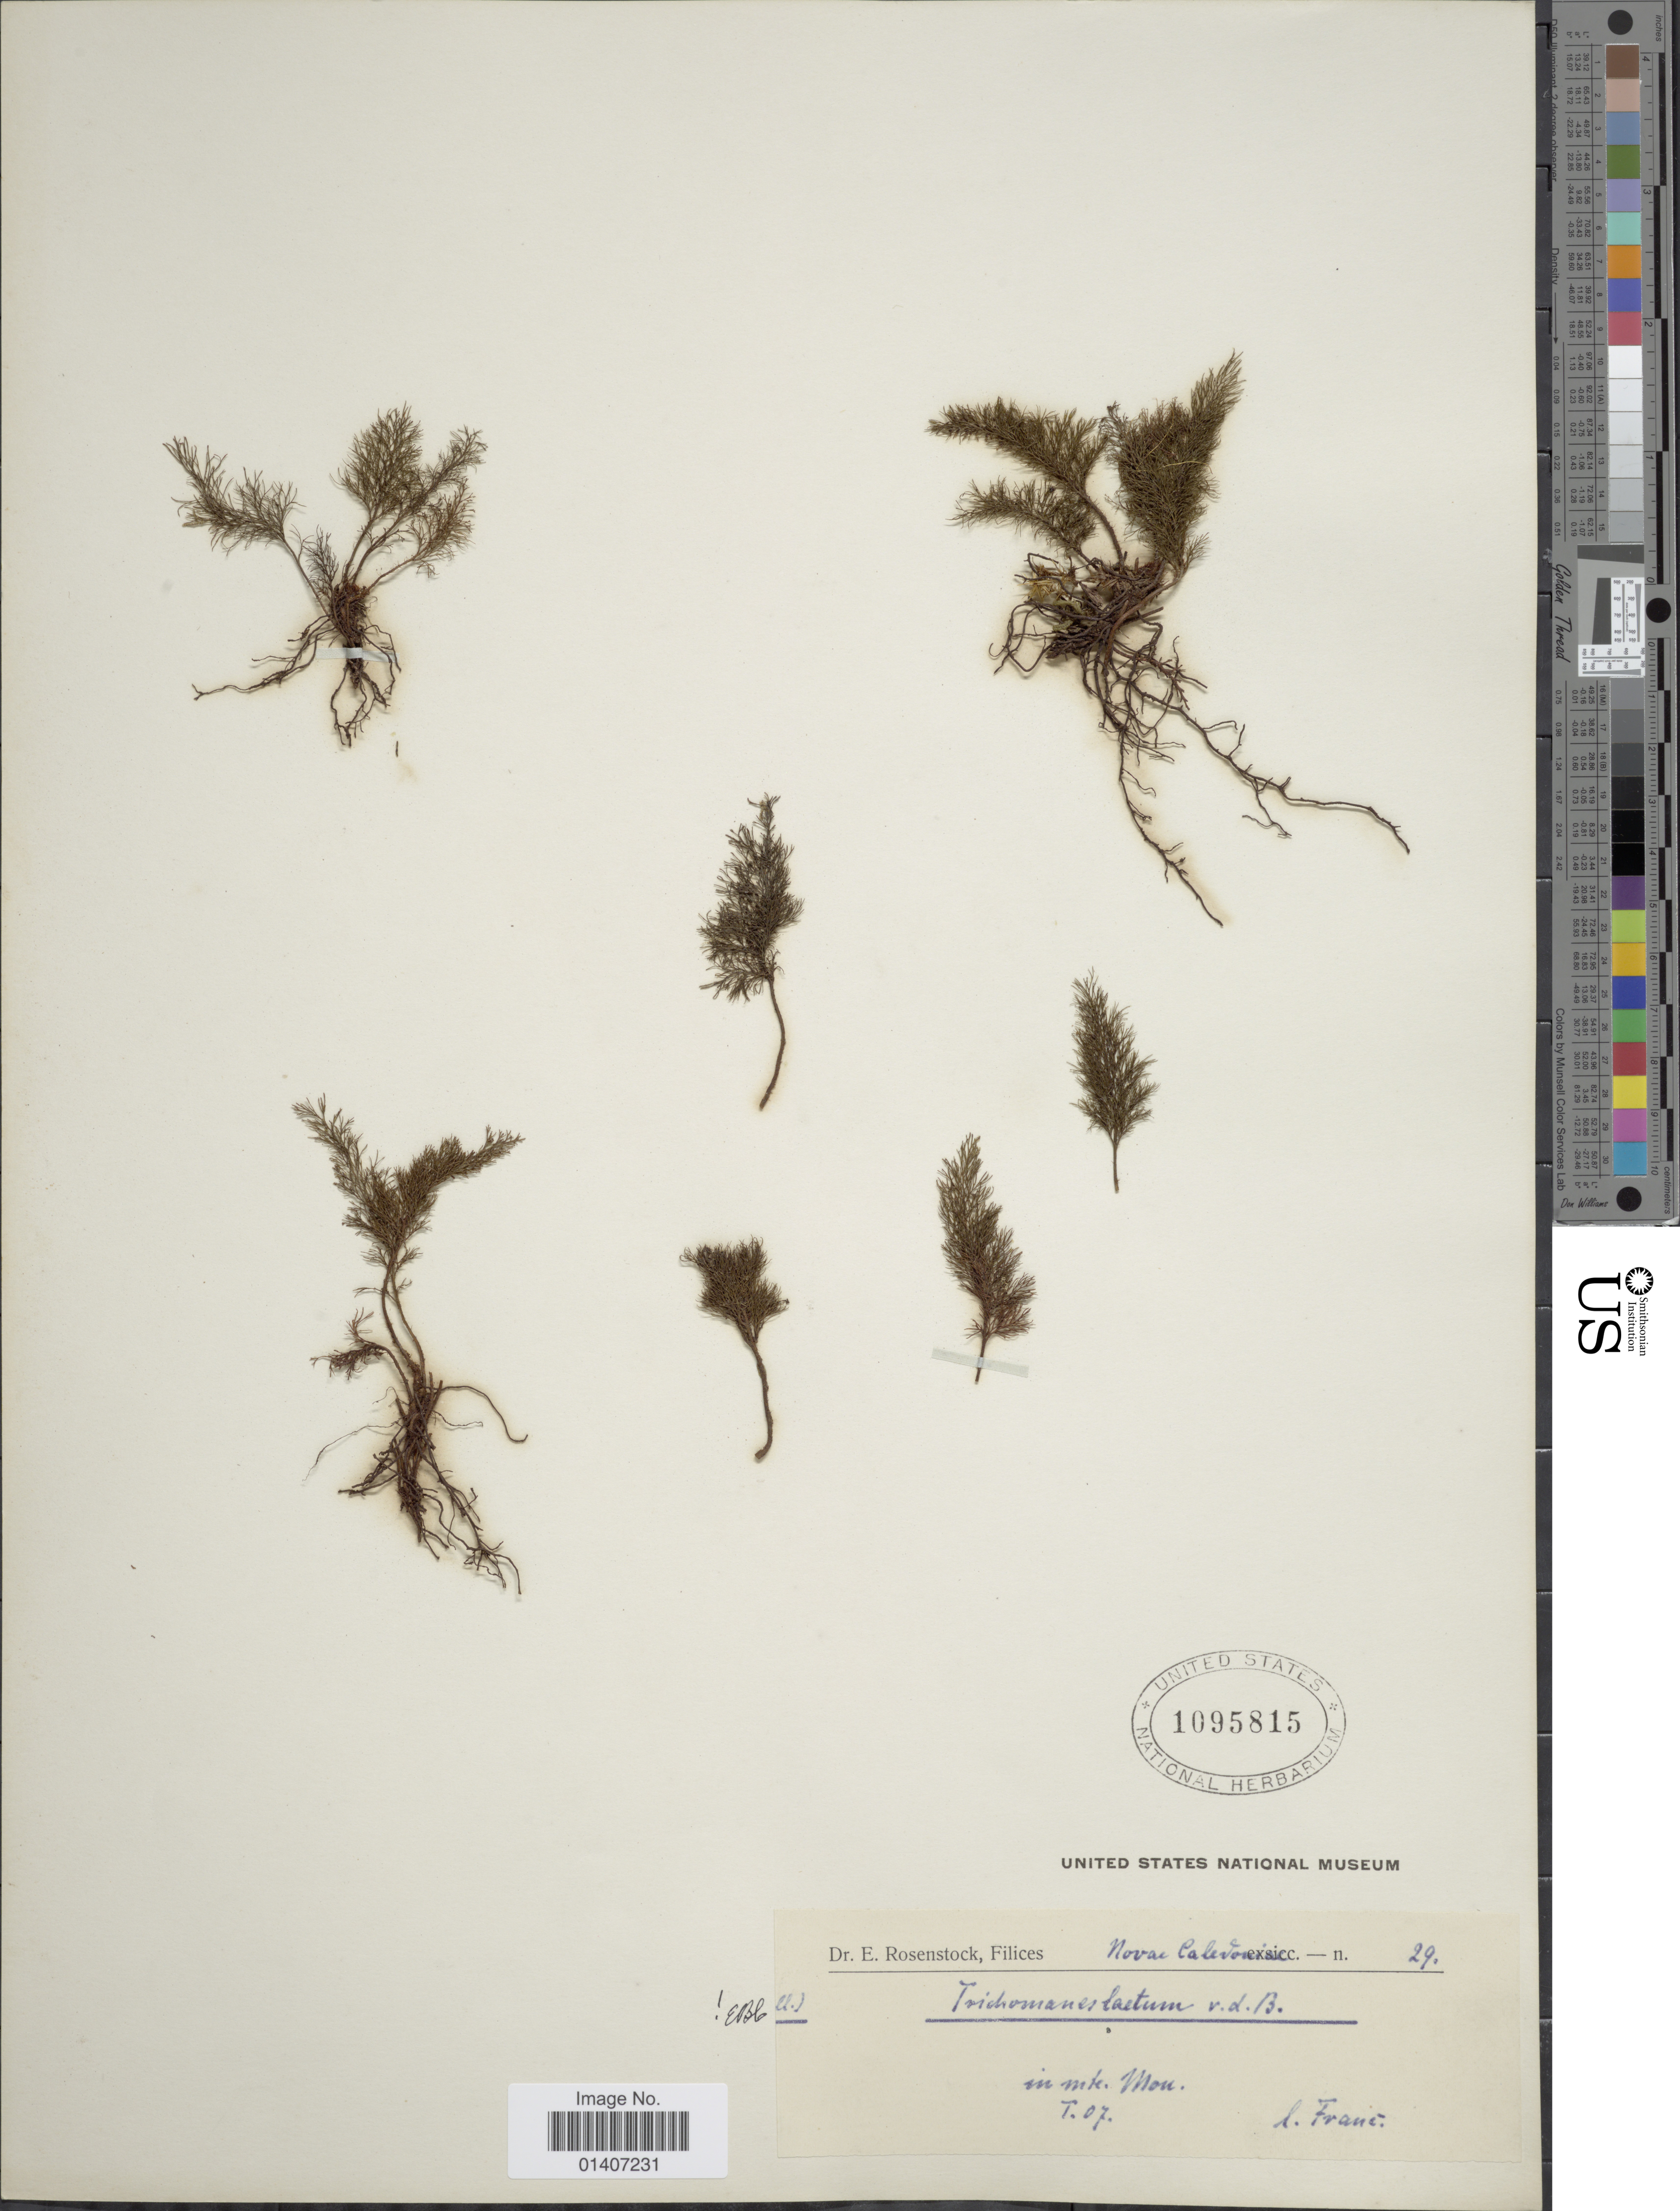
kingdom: Plantae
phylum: Tracheophyta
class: Polypodiopsida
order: Hymenophyllales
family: Hymenophyllaceae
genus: Abrodictyum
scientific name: Abrodictyum laetum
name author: (Bosch) Ebihara & K. Iwats.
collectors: Franc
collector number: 29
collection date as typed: Transcribed d/m/y: /1/7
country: New Caledonia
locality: In mte Mou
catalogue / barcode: US 1095815